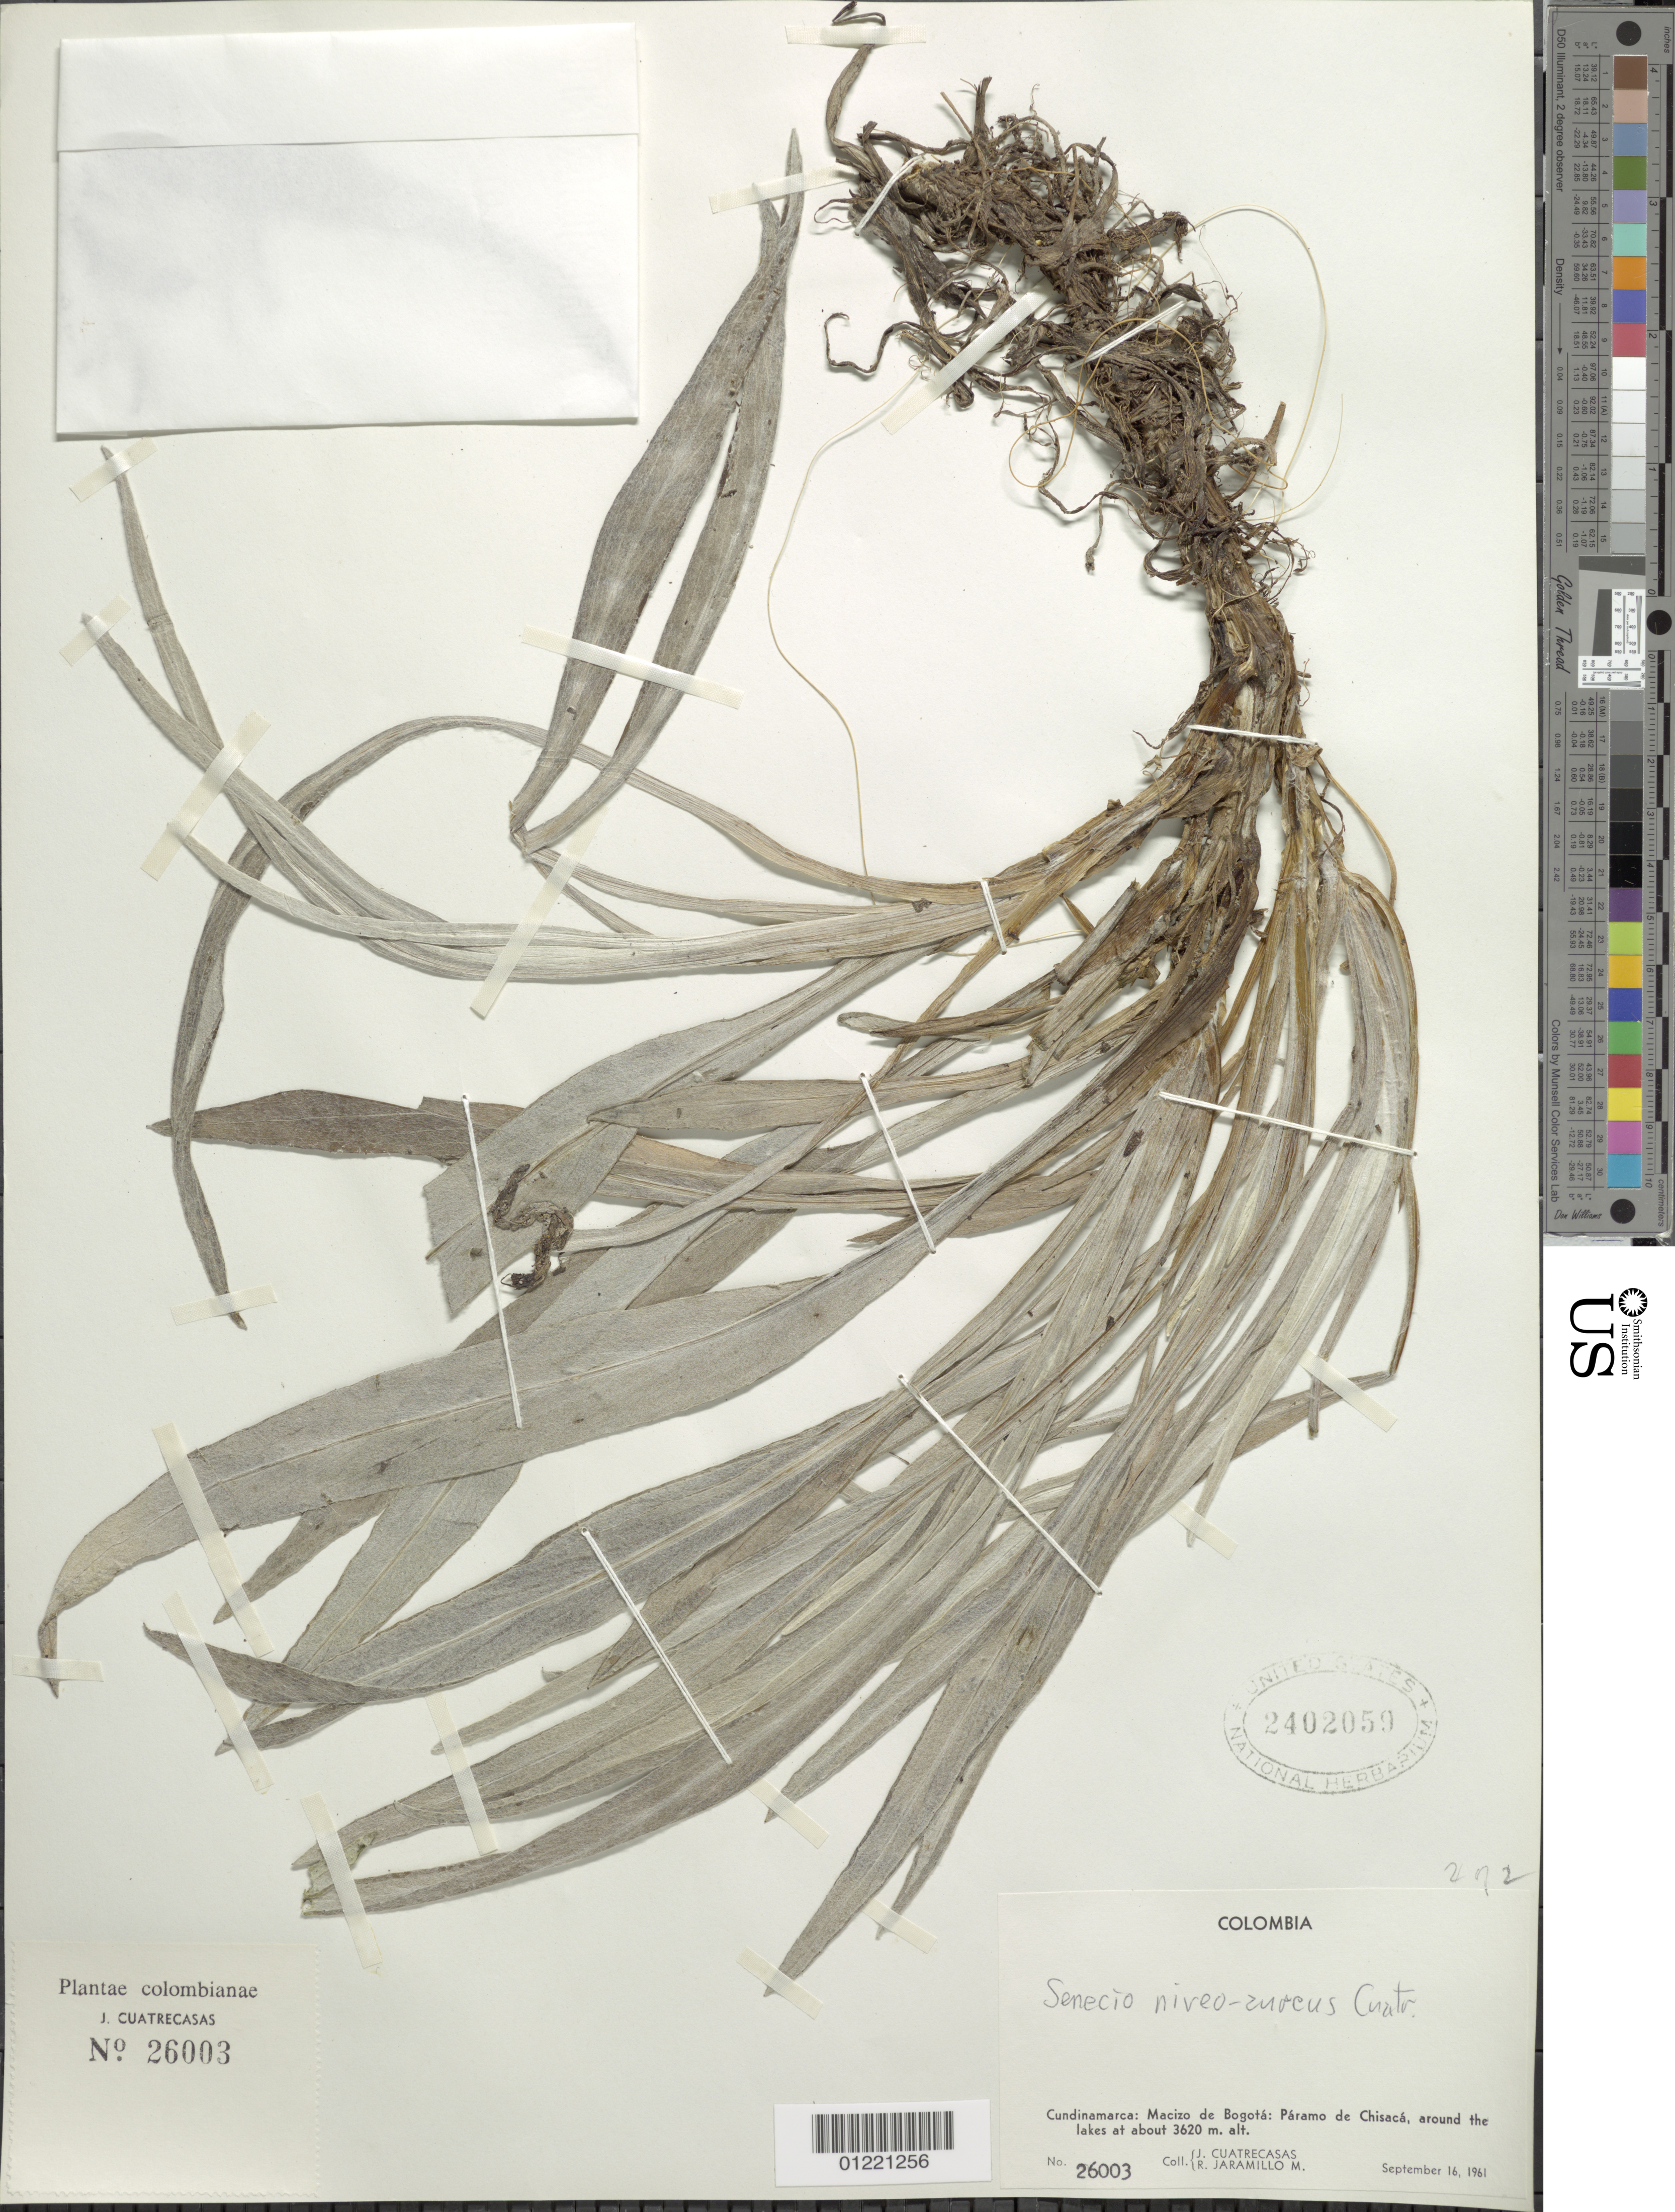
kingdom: Plantae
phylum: Tracheophyta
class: Magnoliopsida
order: Asterales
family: Asteraceae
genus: Senecio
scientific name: Senecio niveo-aureus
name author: Cuatrec.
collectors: J. Cuatrecasas & R. Jaramillo M.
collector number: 26003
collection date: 1961-09-16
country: Colombia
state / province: Cundinamarca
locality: Macizo de Bogota: Páramo de Chisacá, around the lakes.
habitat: paramo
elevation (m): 3620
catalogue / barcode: US 2402059